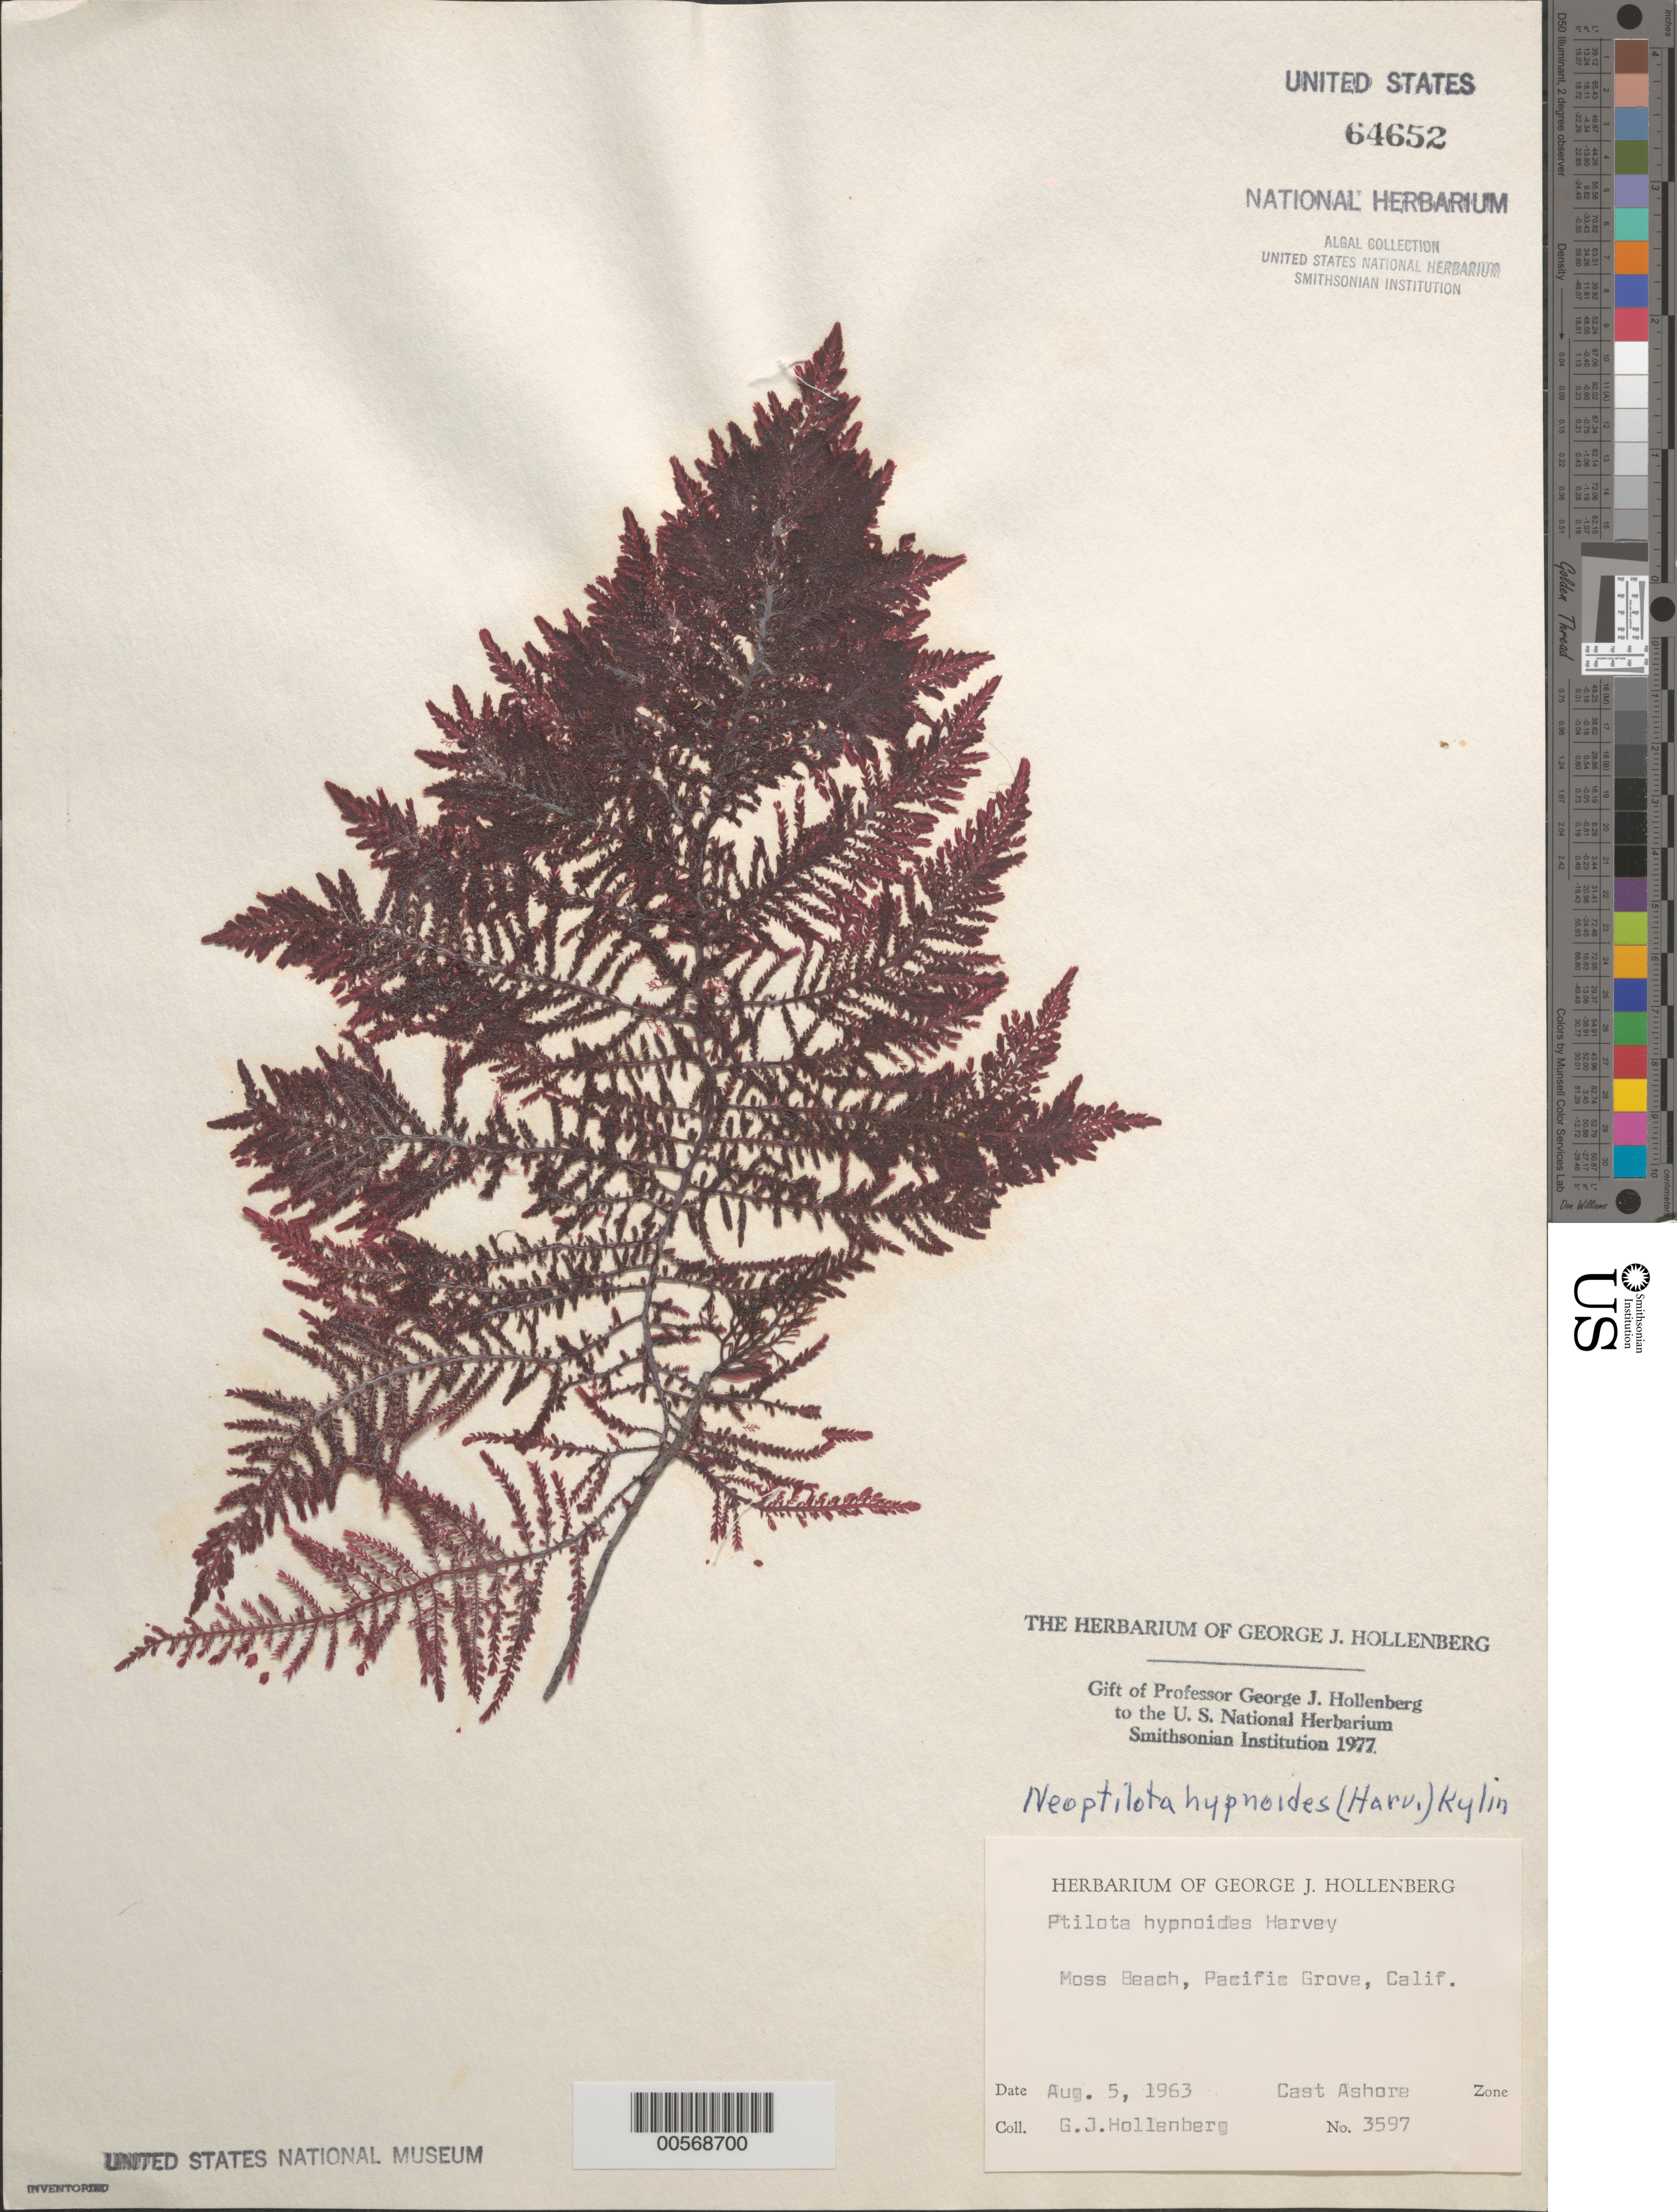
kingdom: Plantae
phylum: Rhodophyta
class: Florideophyceae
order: Ceramiales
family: Wrangeliaceae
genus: Ptilota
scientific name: Ptilota hypnoides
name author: Harv. in Hook. & Arn.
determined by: Algae name updating Project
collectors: G. Hollenberg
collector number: GJH 3597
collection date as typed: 05 Aug 1963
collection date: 1963-08-05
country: United States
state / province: California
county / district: Monterey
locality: Moss Beach, Pacific Grove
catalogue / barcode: US 64652